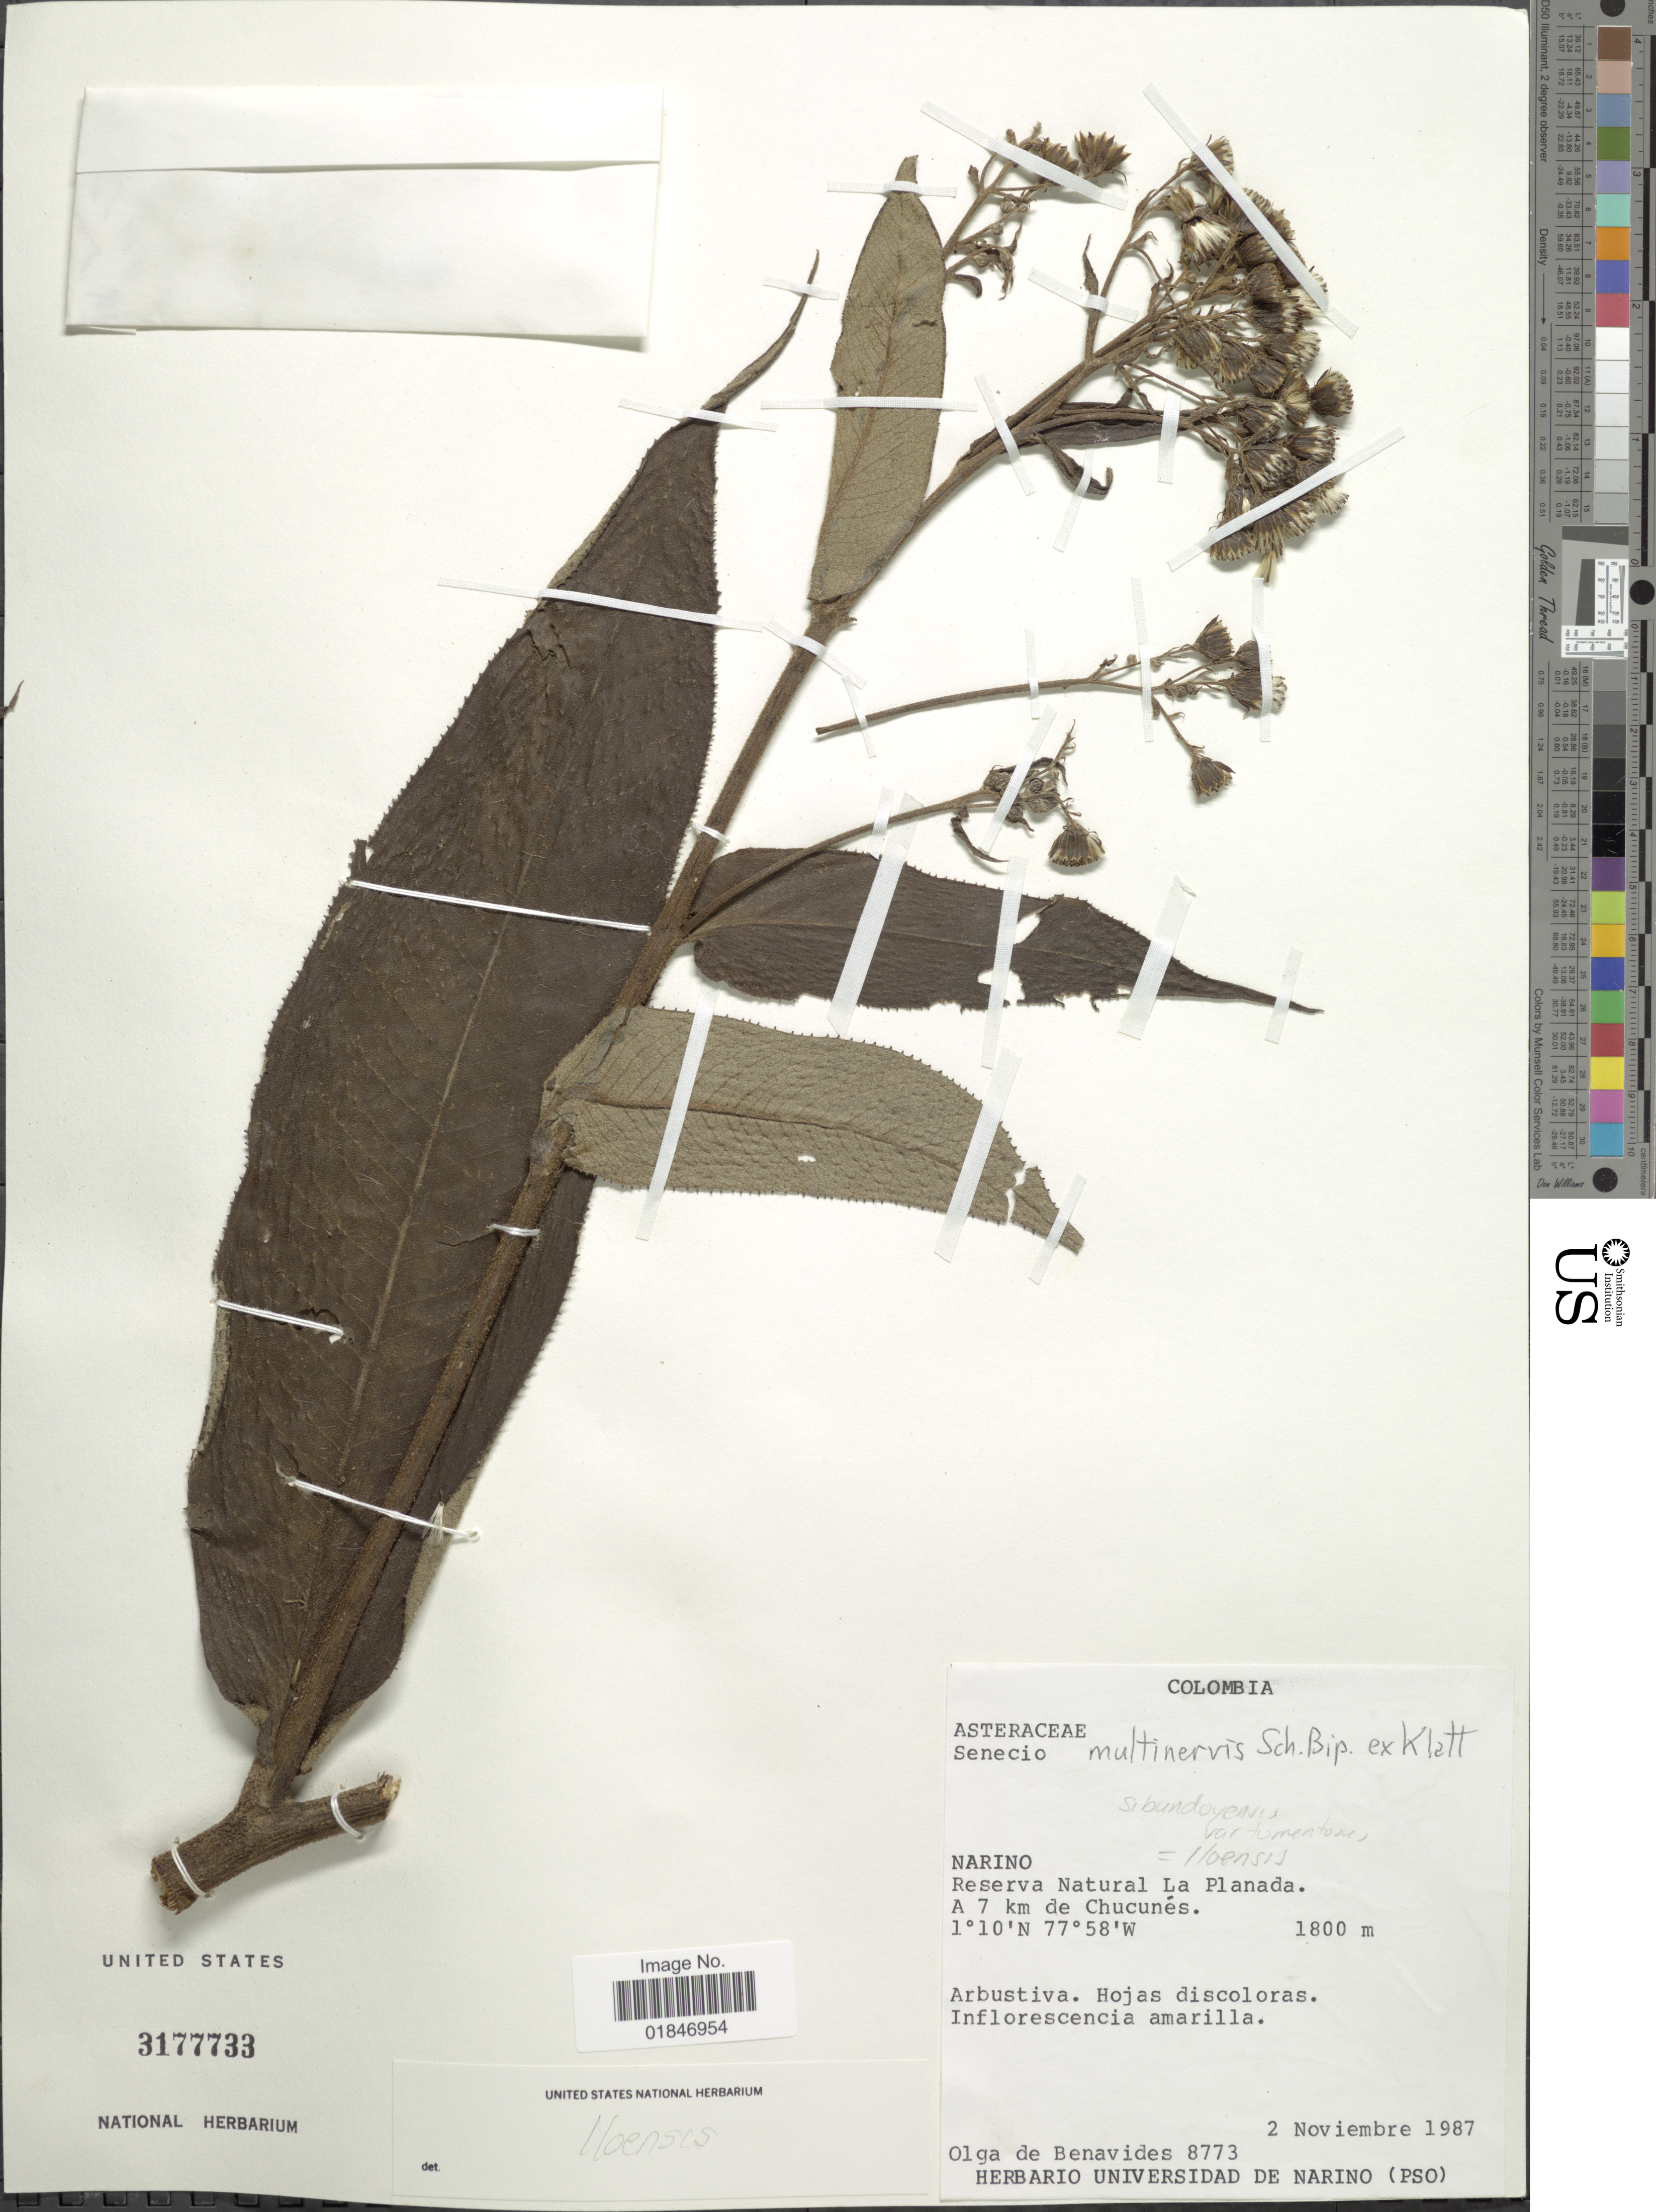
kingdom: Plantae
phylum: Tracheophyta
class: Magnoliopsida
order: Asterales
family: Asteraceae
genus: Dendrophorbium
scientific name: Dendrophorbium iloense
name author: (Hieron.) C. Jeffrey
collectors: Olga S. de Benavides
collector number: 8773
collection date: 1987-11-02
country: Colombia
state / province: Nariño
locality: Narino. Reserva Natural La Planada.A 7 km de Chucunes.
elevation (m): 1800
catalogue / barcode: US 3177733